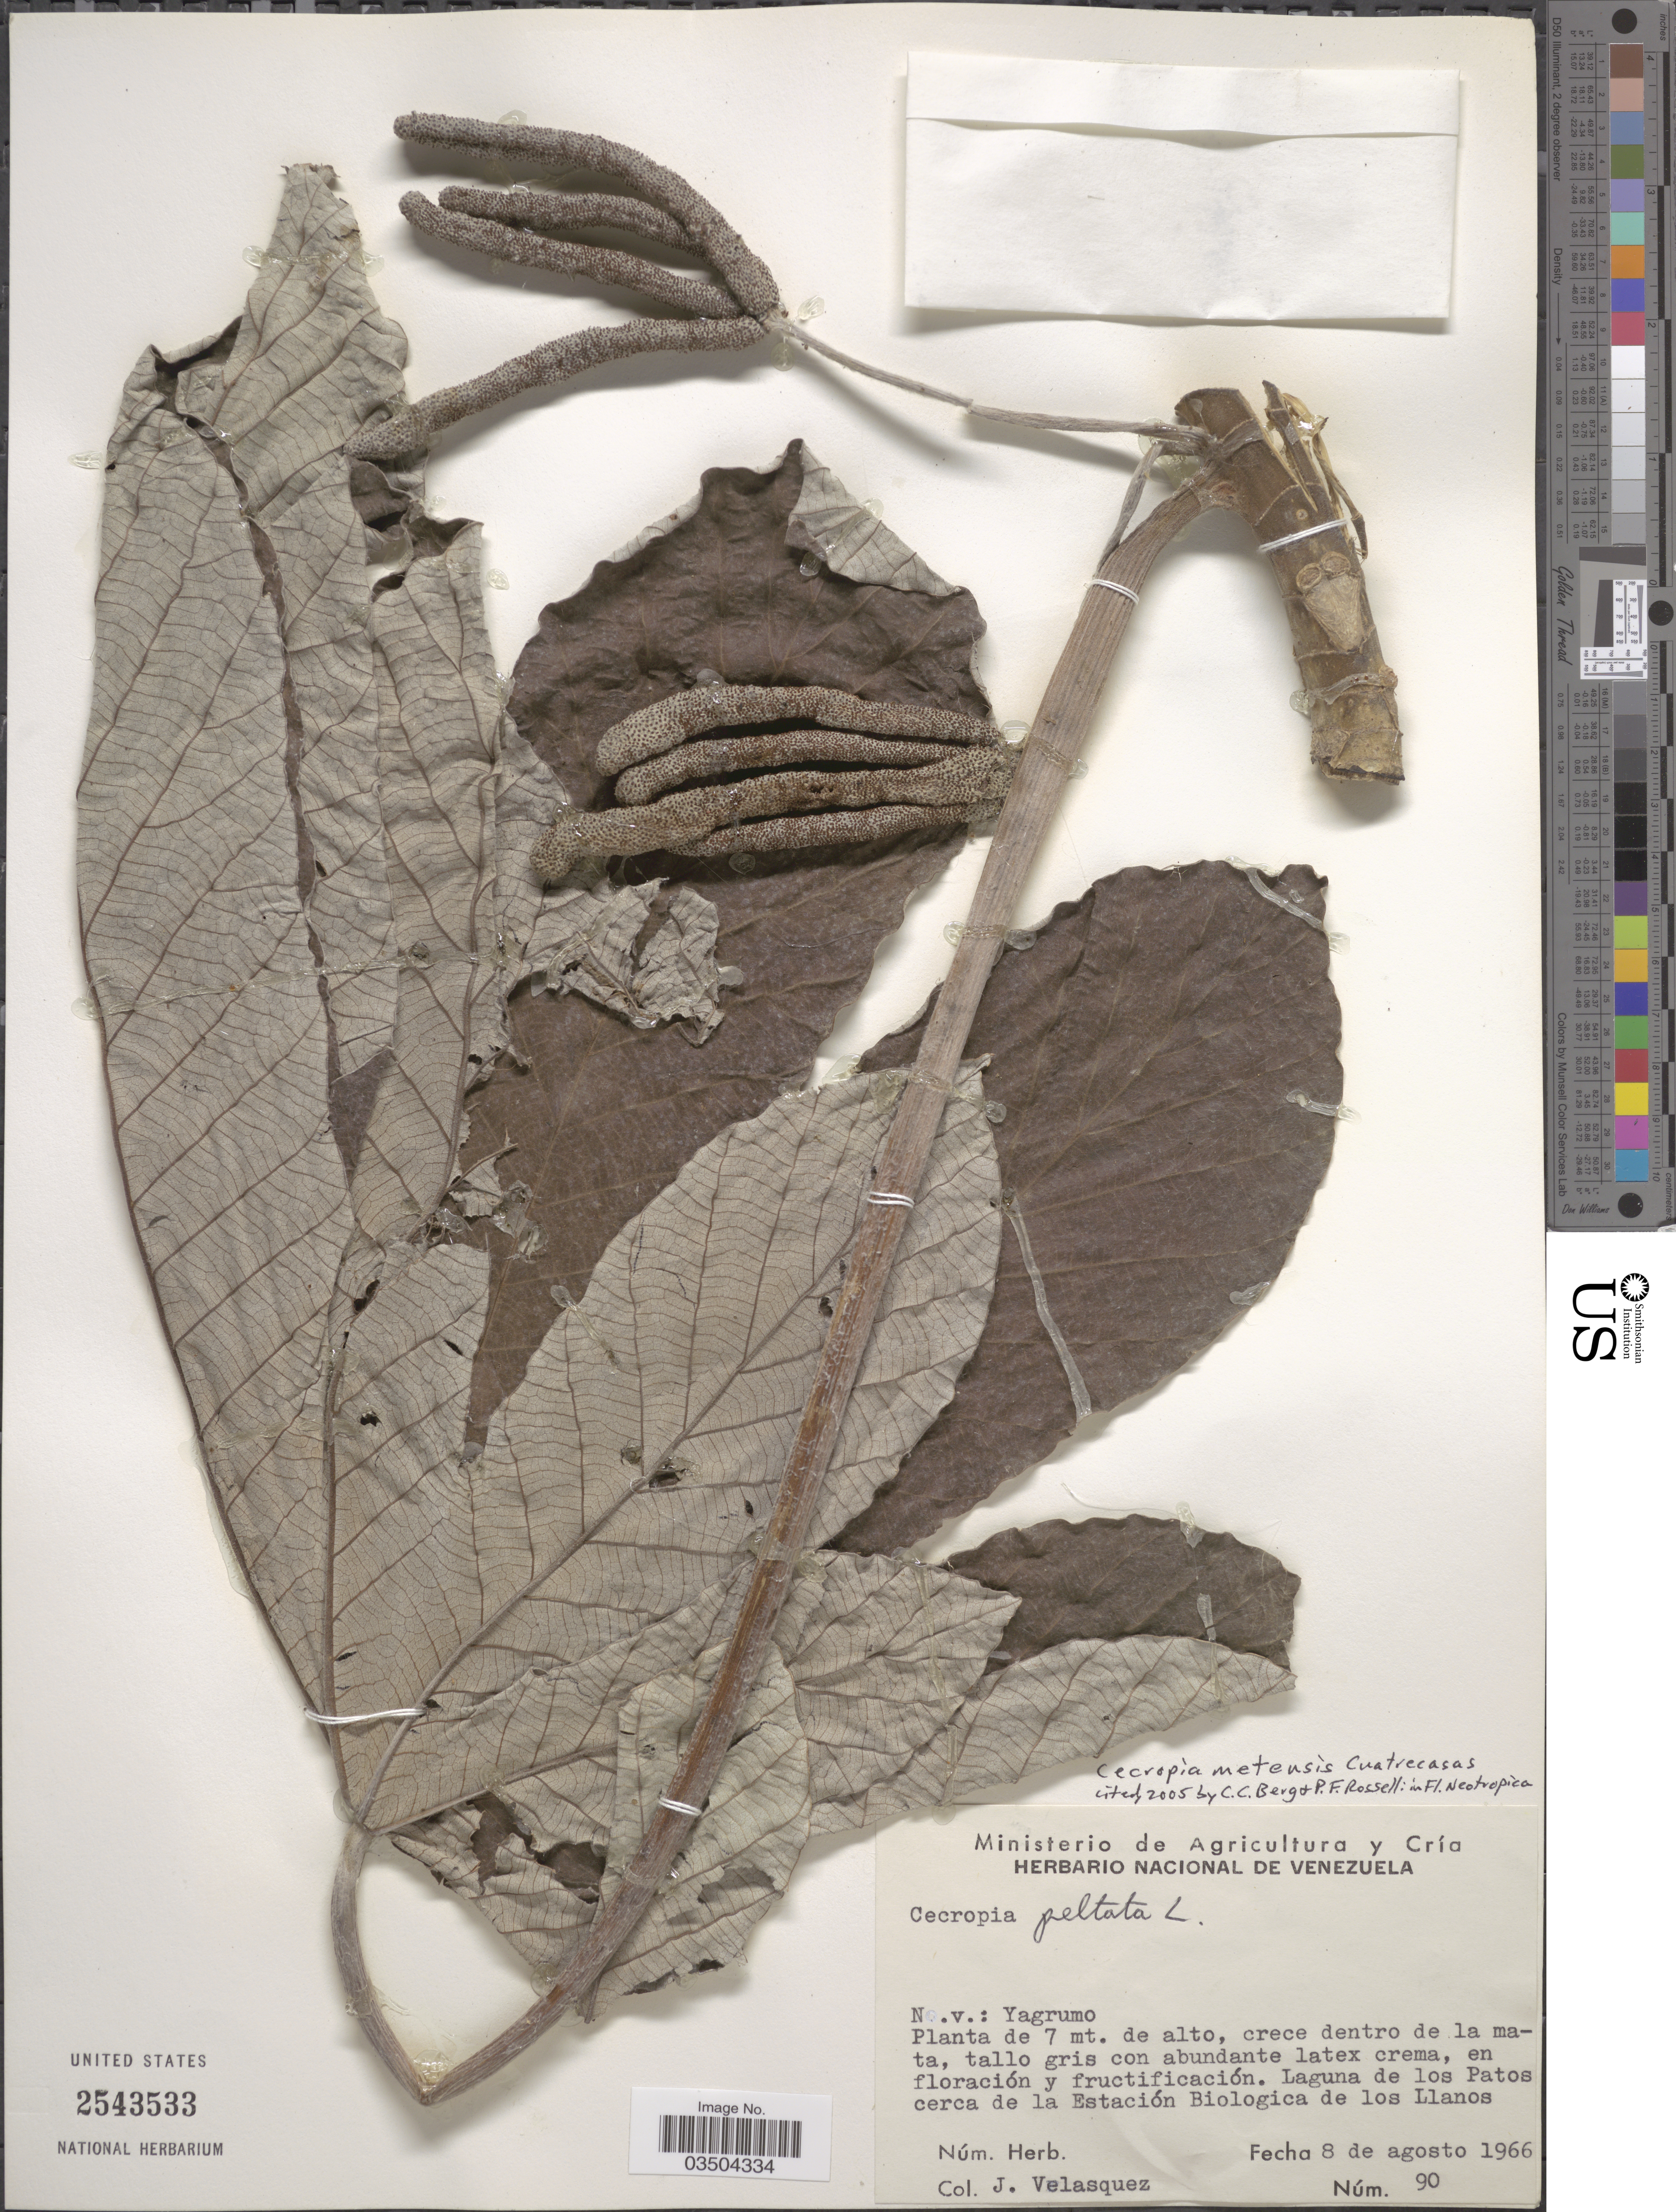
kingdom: Plantae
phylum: Tracheophyta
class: Magnoliopsida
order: Rosales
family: Urticaceae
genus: Cecropia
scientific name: Cecropia metensis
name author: Cuatrec.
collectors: J. Velasquez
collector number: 90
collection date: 1966-08-08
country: Venezuela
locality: Laguna de los Patos cerca de la Estación Biologica de los Llanos.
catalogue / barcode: US 2543533